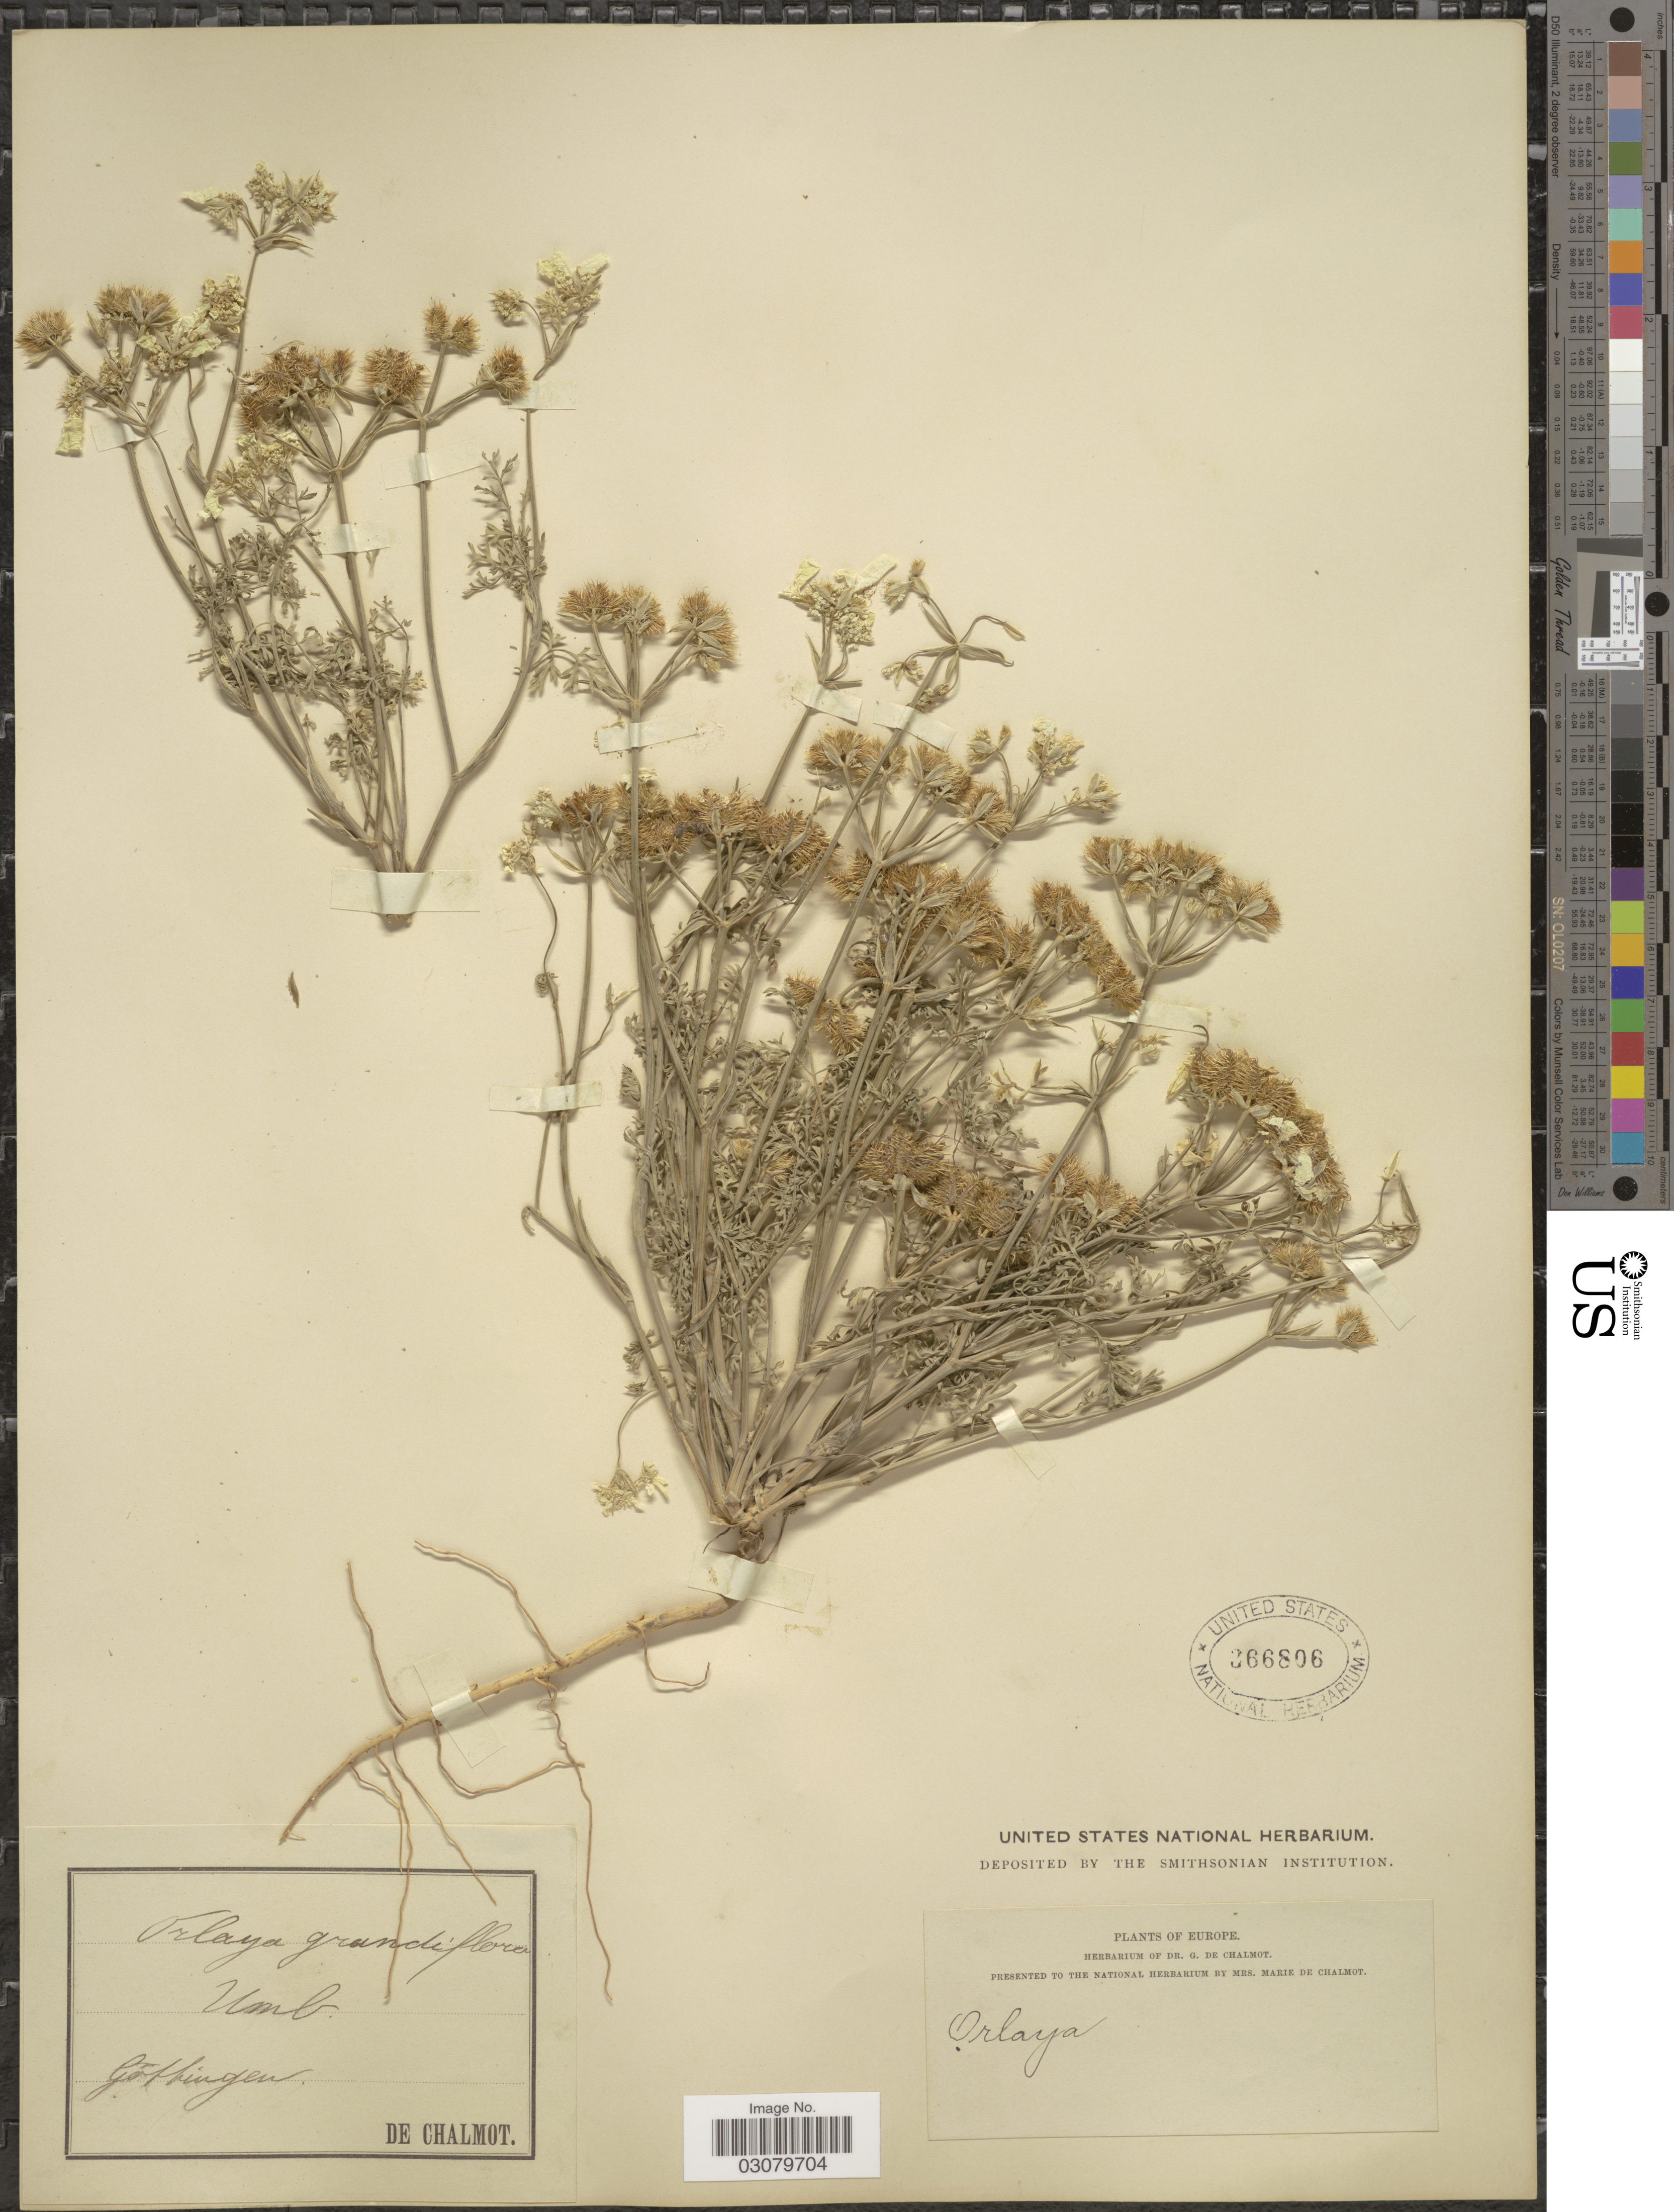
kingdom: Plantae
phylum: Tracheophyta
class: Magnoliopsida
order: Apiales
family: Apiaceae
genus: Orlaya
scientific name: Orlaya grandiflora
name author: (L.) Hoffm.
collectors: G. de Chalmot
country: Germany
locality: Göttingen. Europe.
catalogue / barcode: US 366806